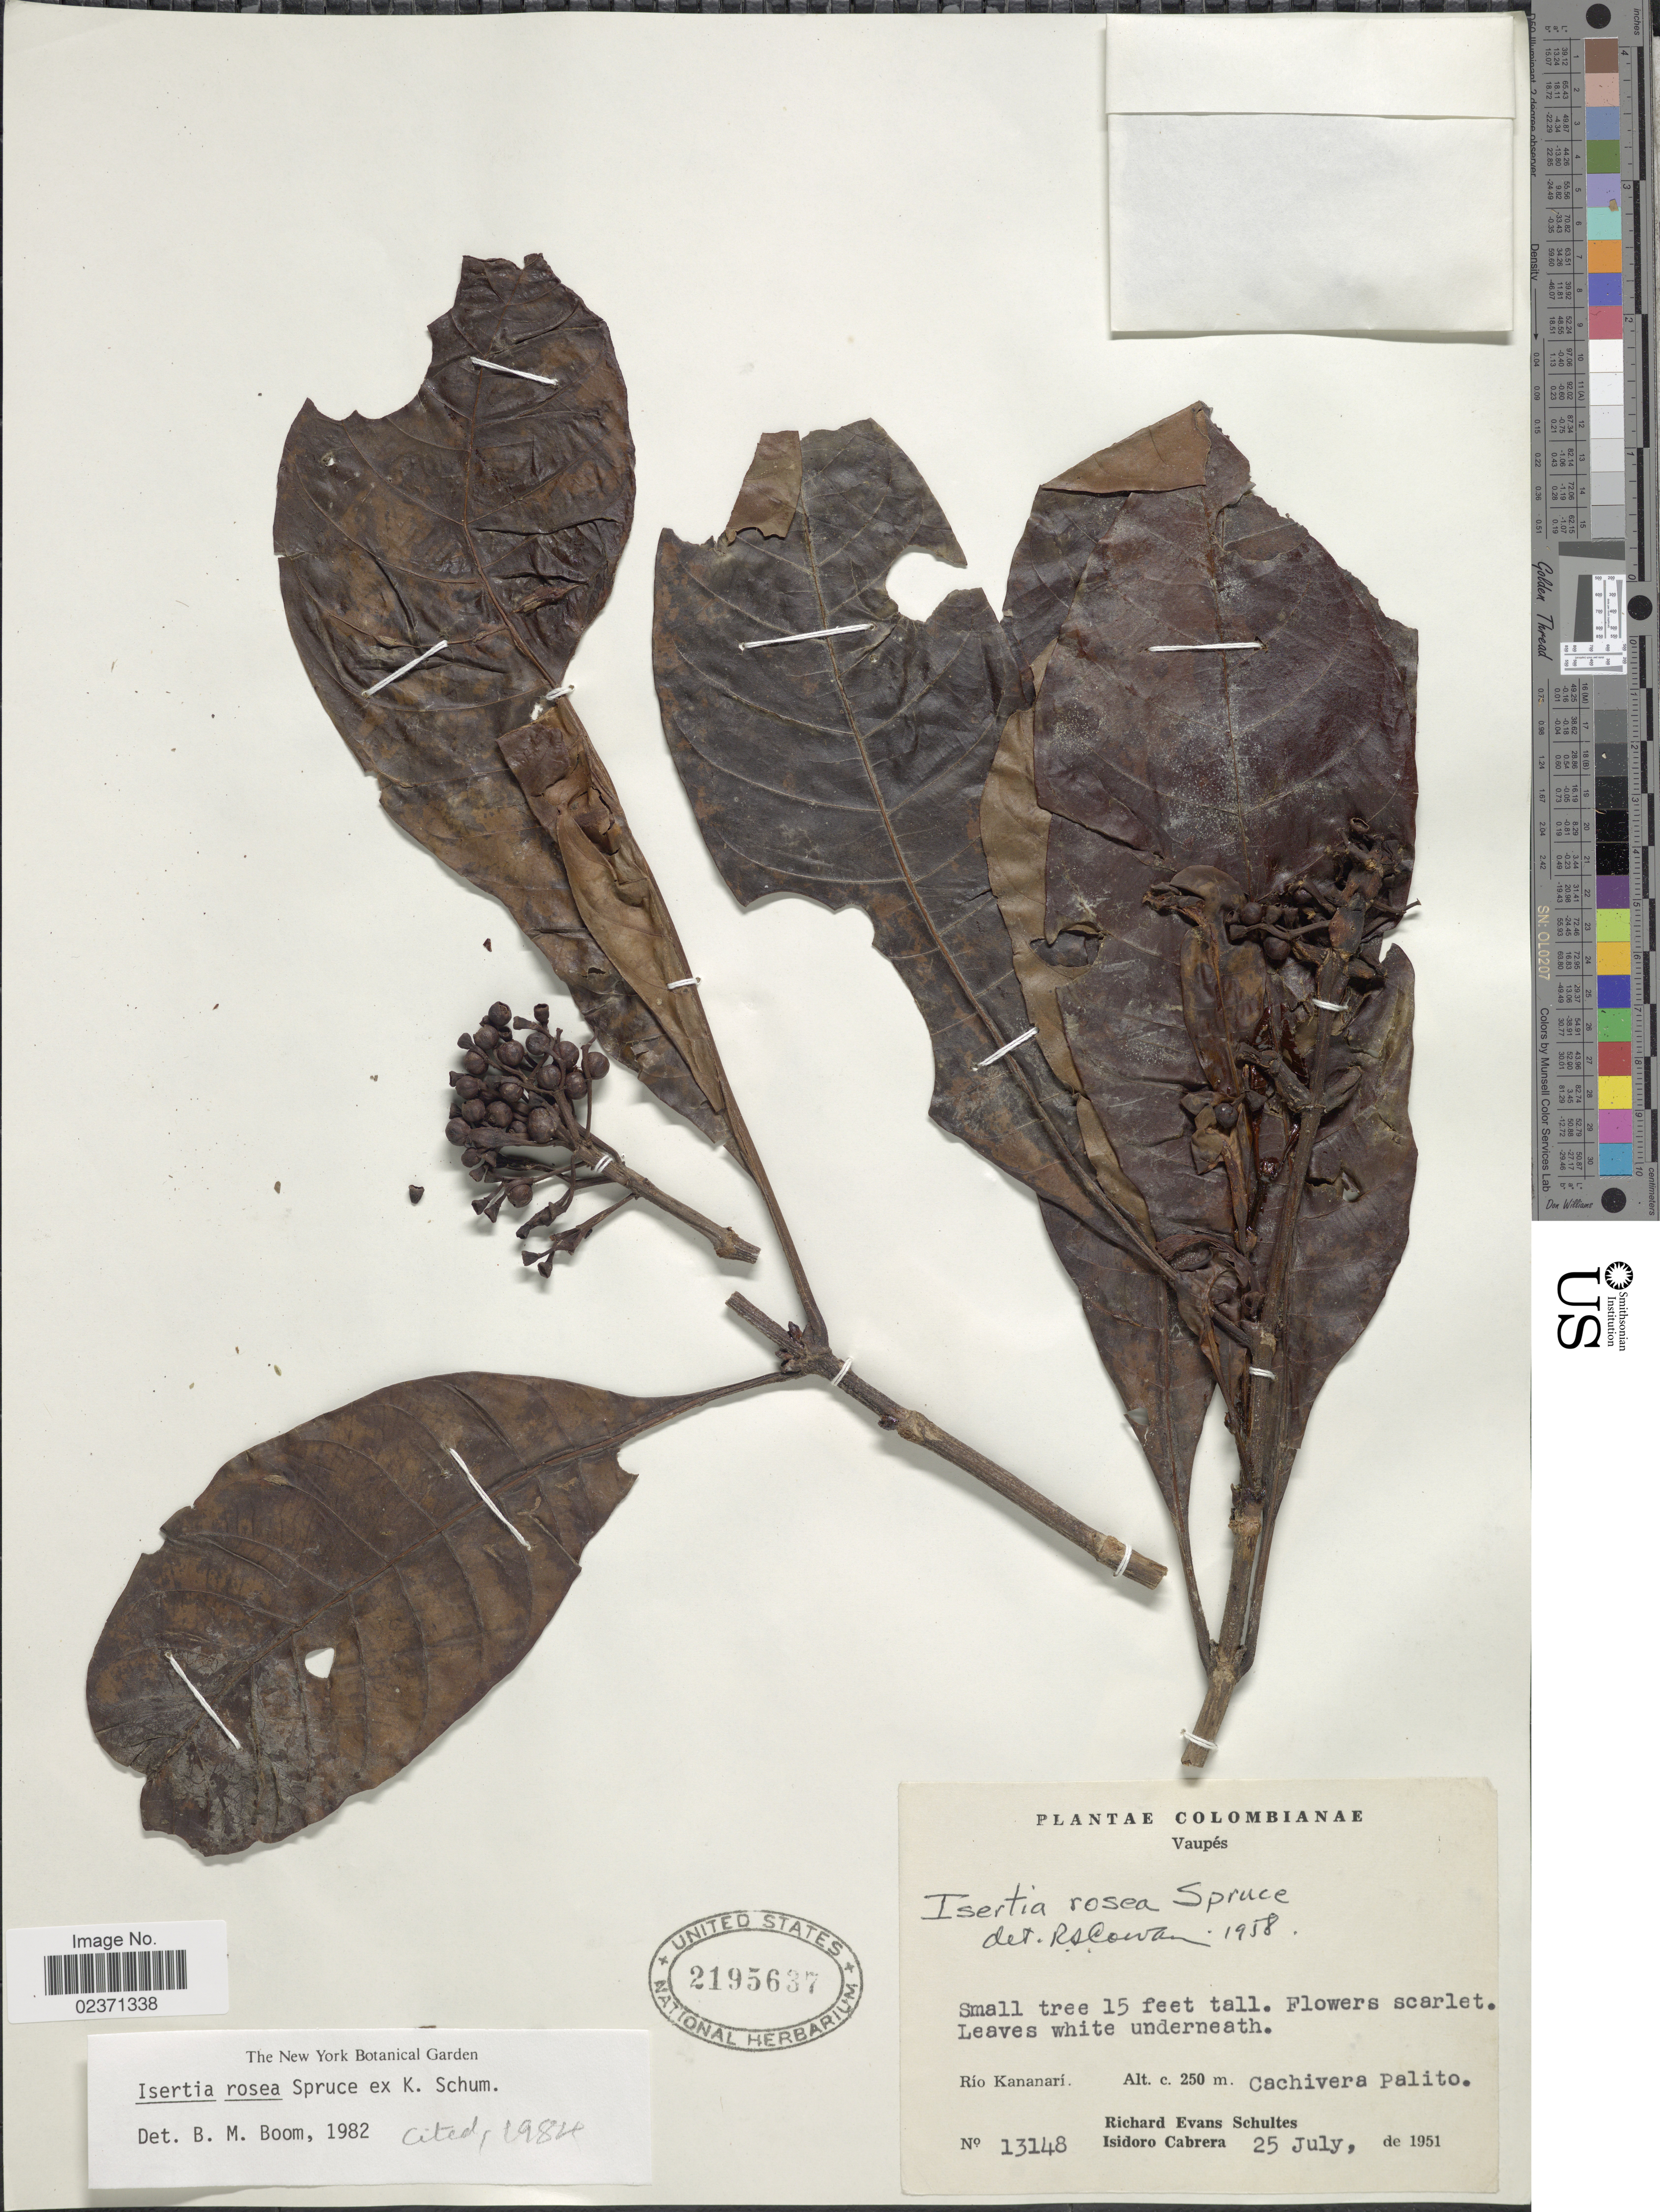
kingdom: Plantae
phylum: Tracheophyta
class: Magnoliopsida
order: Gentianales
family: Rubiaceae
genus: Isertia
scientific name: Isertia rosea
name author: Spruce ex K. Schum.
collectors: R. E. Schultes & I. Cabrera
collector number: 13148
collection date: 1951-07-25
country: Colombia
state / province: Vaupés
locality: Rio Kananari. Cachivera Palito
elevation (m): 250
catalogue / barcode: US 2195637